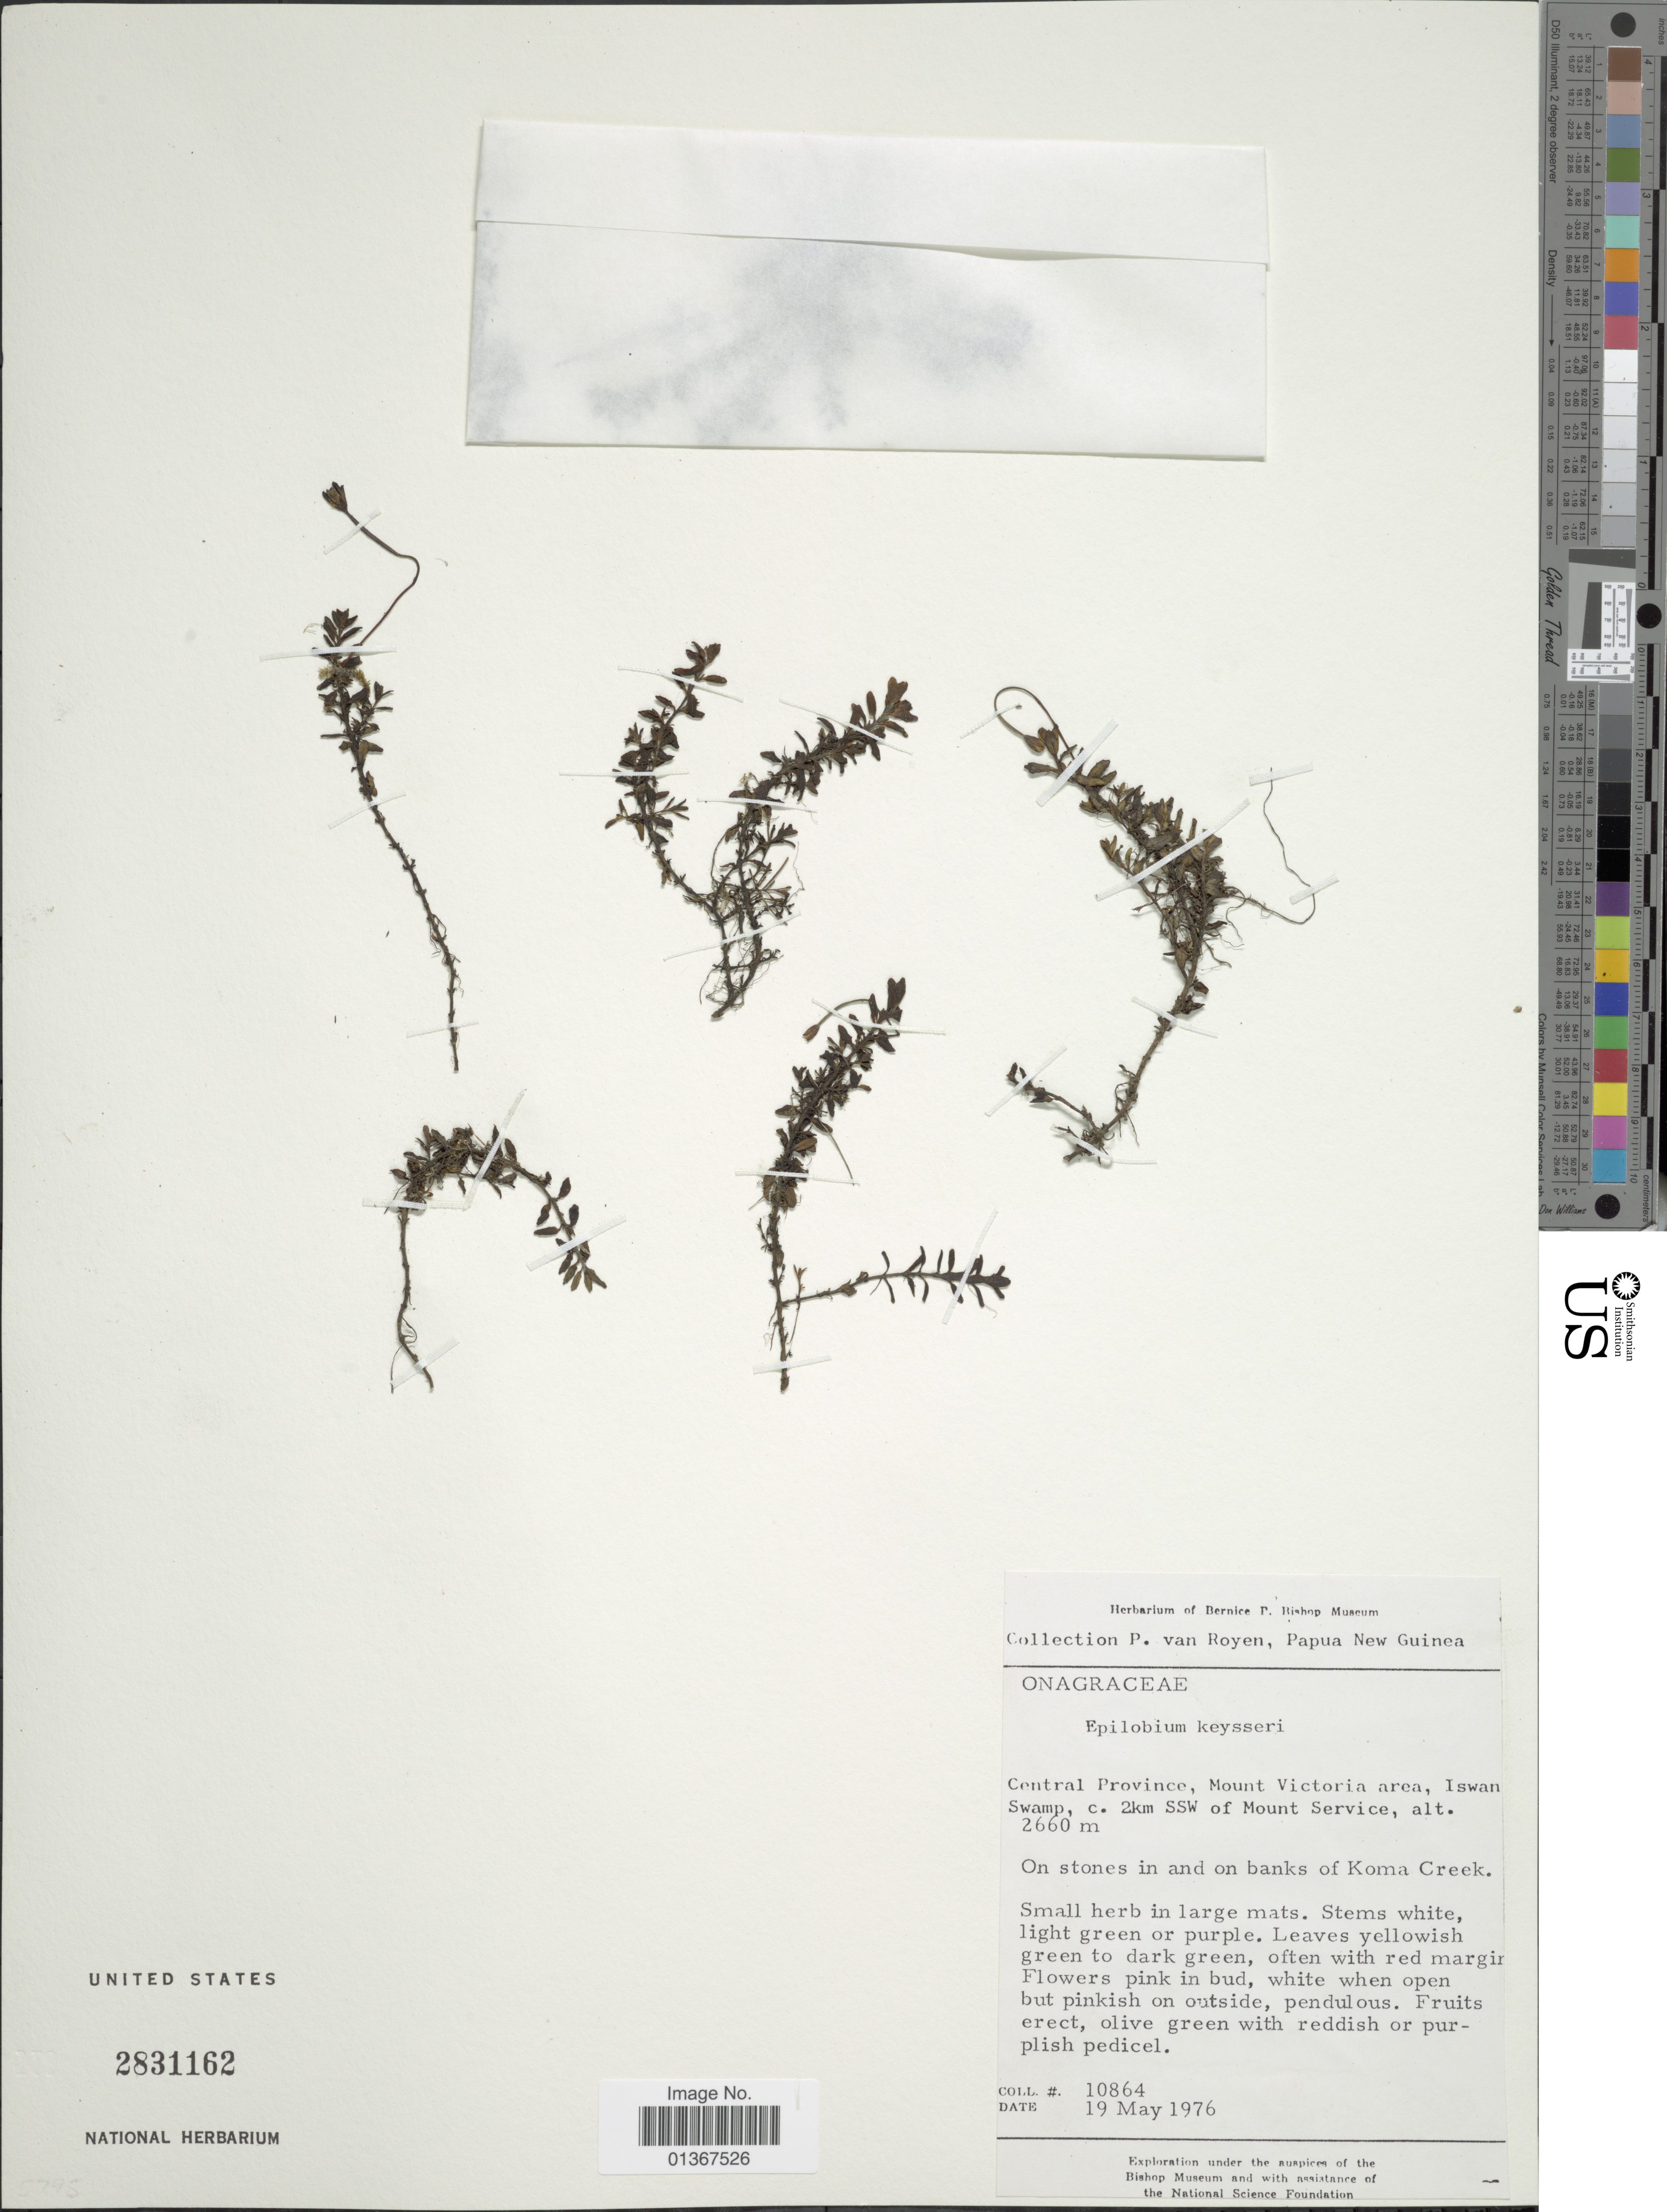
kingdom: Plantae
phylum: Tracheophyta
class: Magnoliopsida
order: Myrtales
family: Onagraceae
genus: Epilobium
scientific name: Epilobium keysseri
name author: Diels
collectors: P. van Royen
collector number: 10864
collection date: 1976-05-19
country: Papua New Guinea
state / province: Central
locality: Central Province, Mount Victoria area, Iswan Swamp, c. 2km SSW of Mount Service. On stones in and on banks of Koma Creek.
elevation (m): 2660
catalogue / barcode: US 2831162